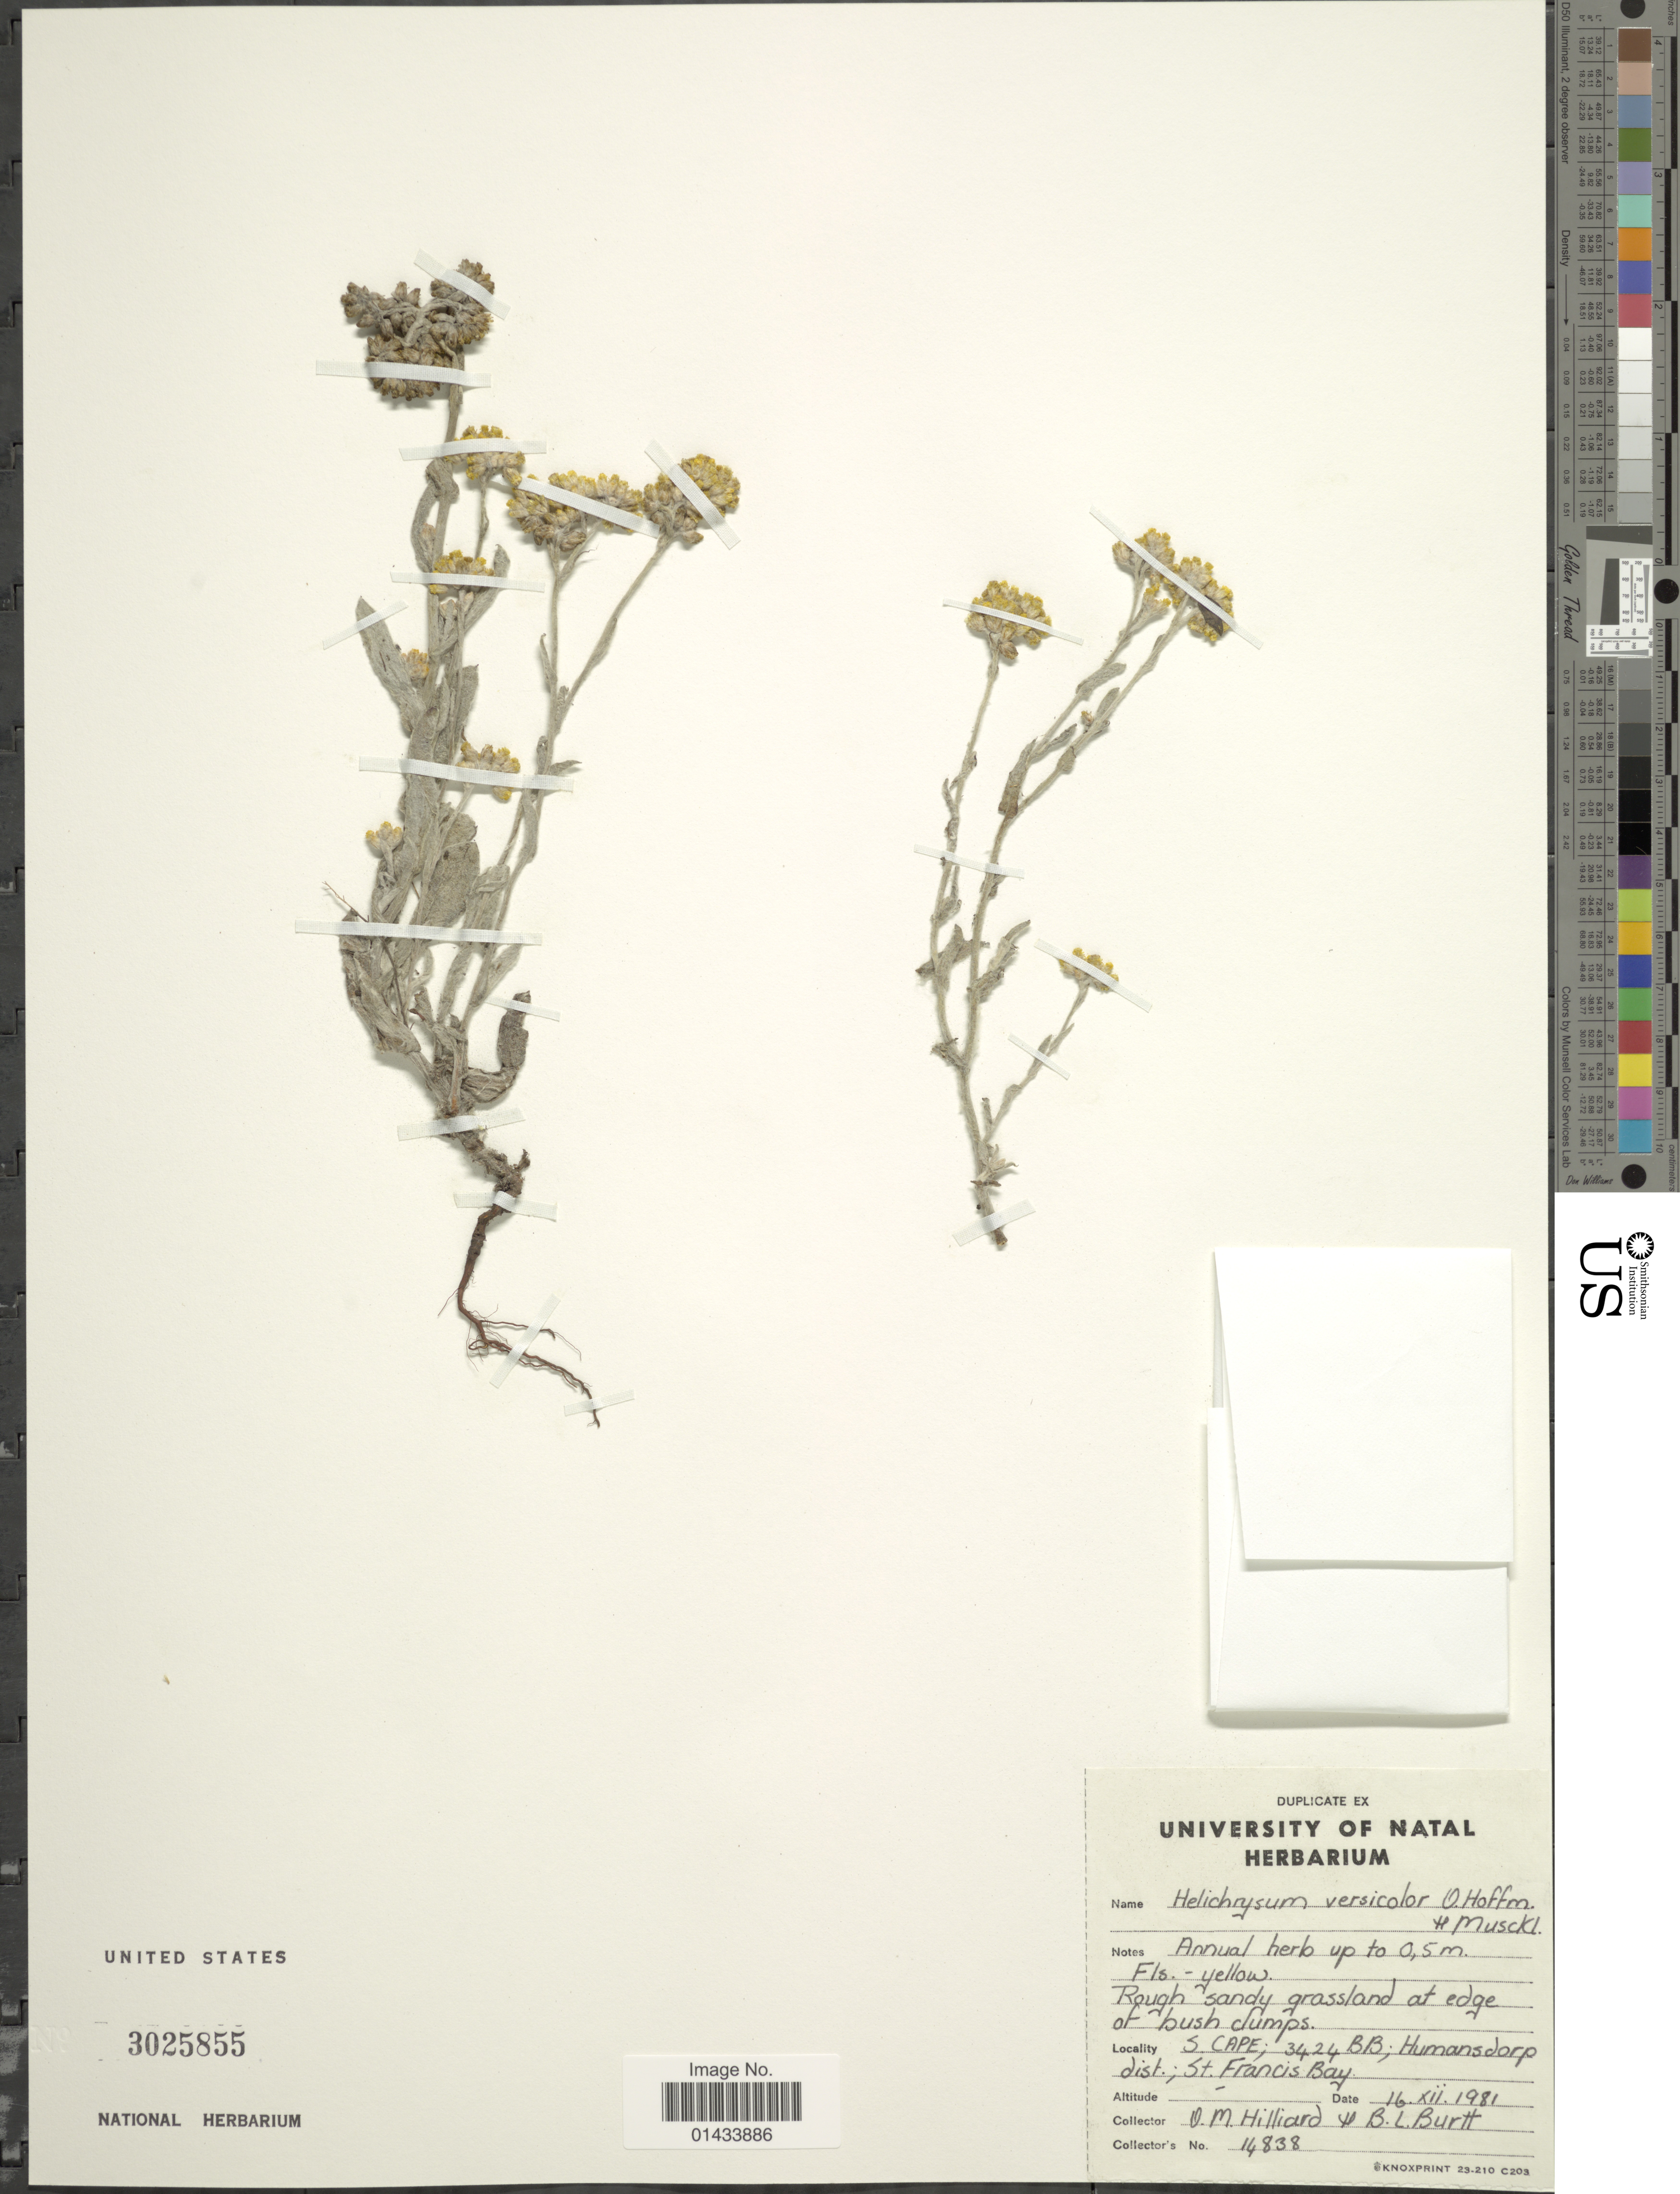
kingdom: Plantae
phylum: Tracheophyta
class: Magnoliopsida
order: Asterales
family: Asteraceae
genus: Helichrysum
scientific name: Helichrysum versicolor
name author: O. Hoffm. & Muschl.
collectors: O. M. Hilliard & B. L. Burtt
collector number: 14838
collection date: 1981-12-16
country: South Africa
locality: S. Cape, 3424 BB, Humansdorp dist., St. Francis Bay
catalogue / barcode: US 3025855